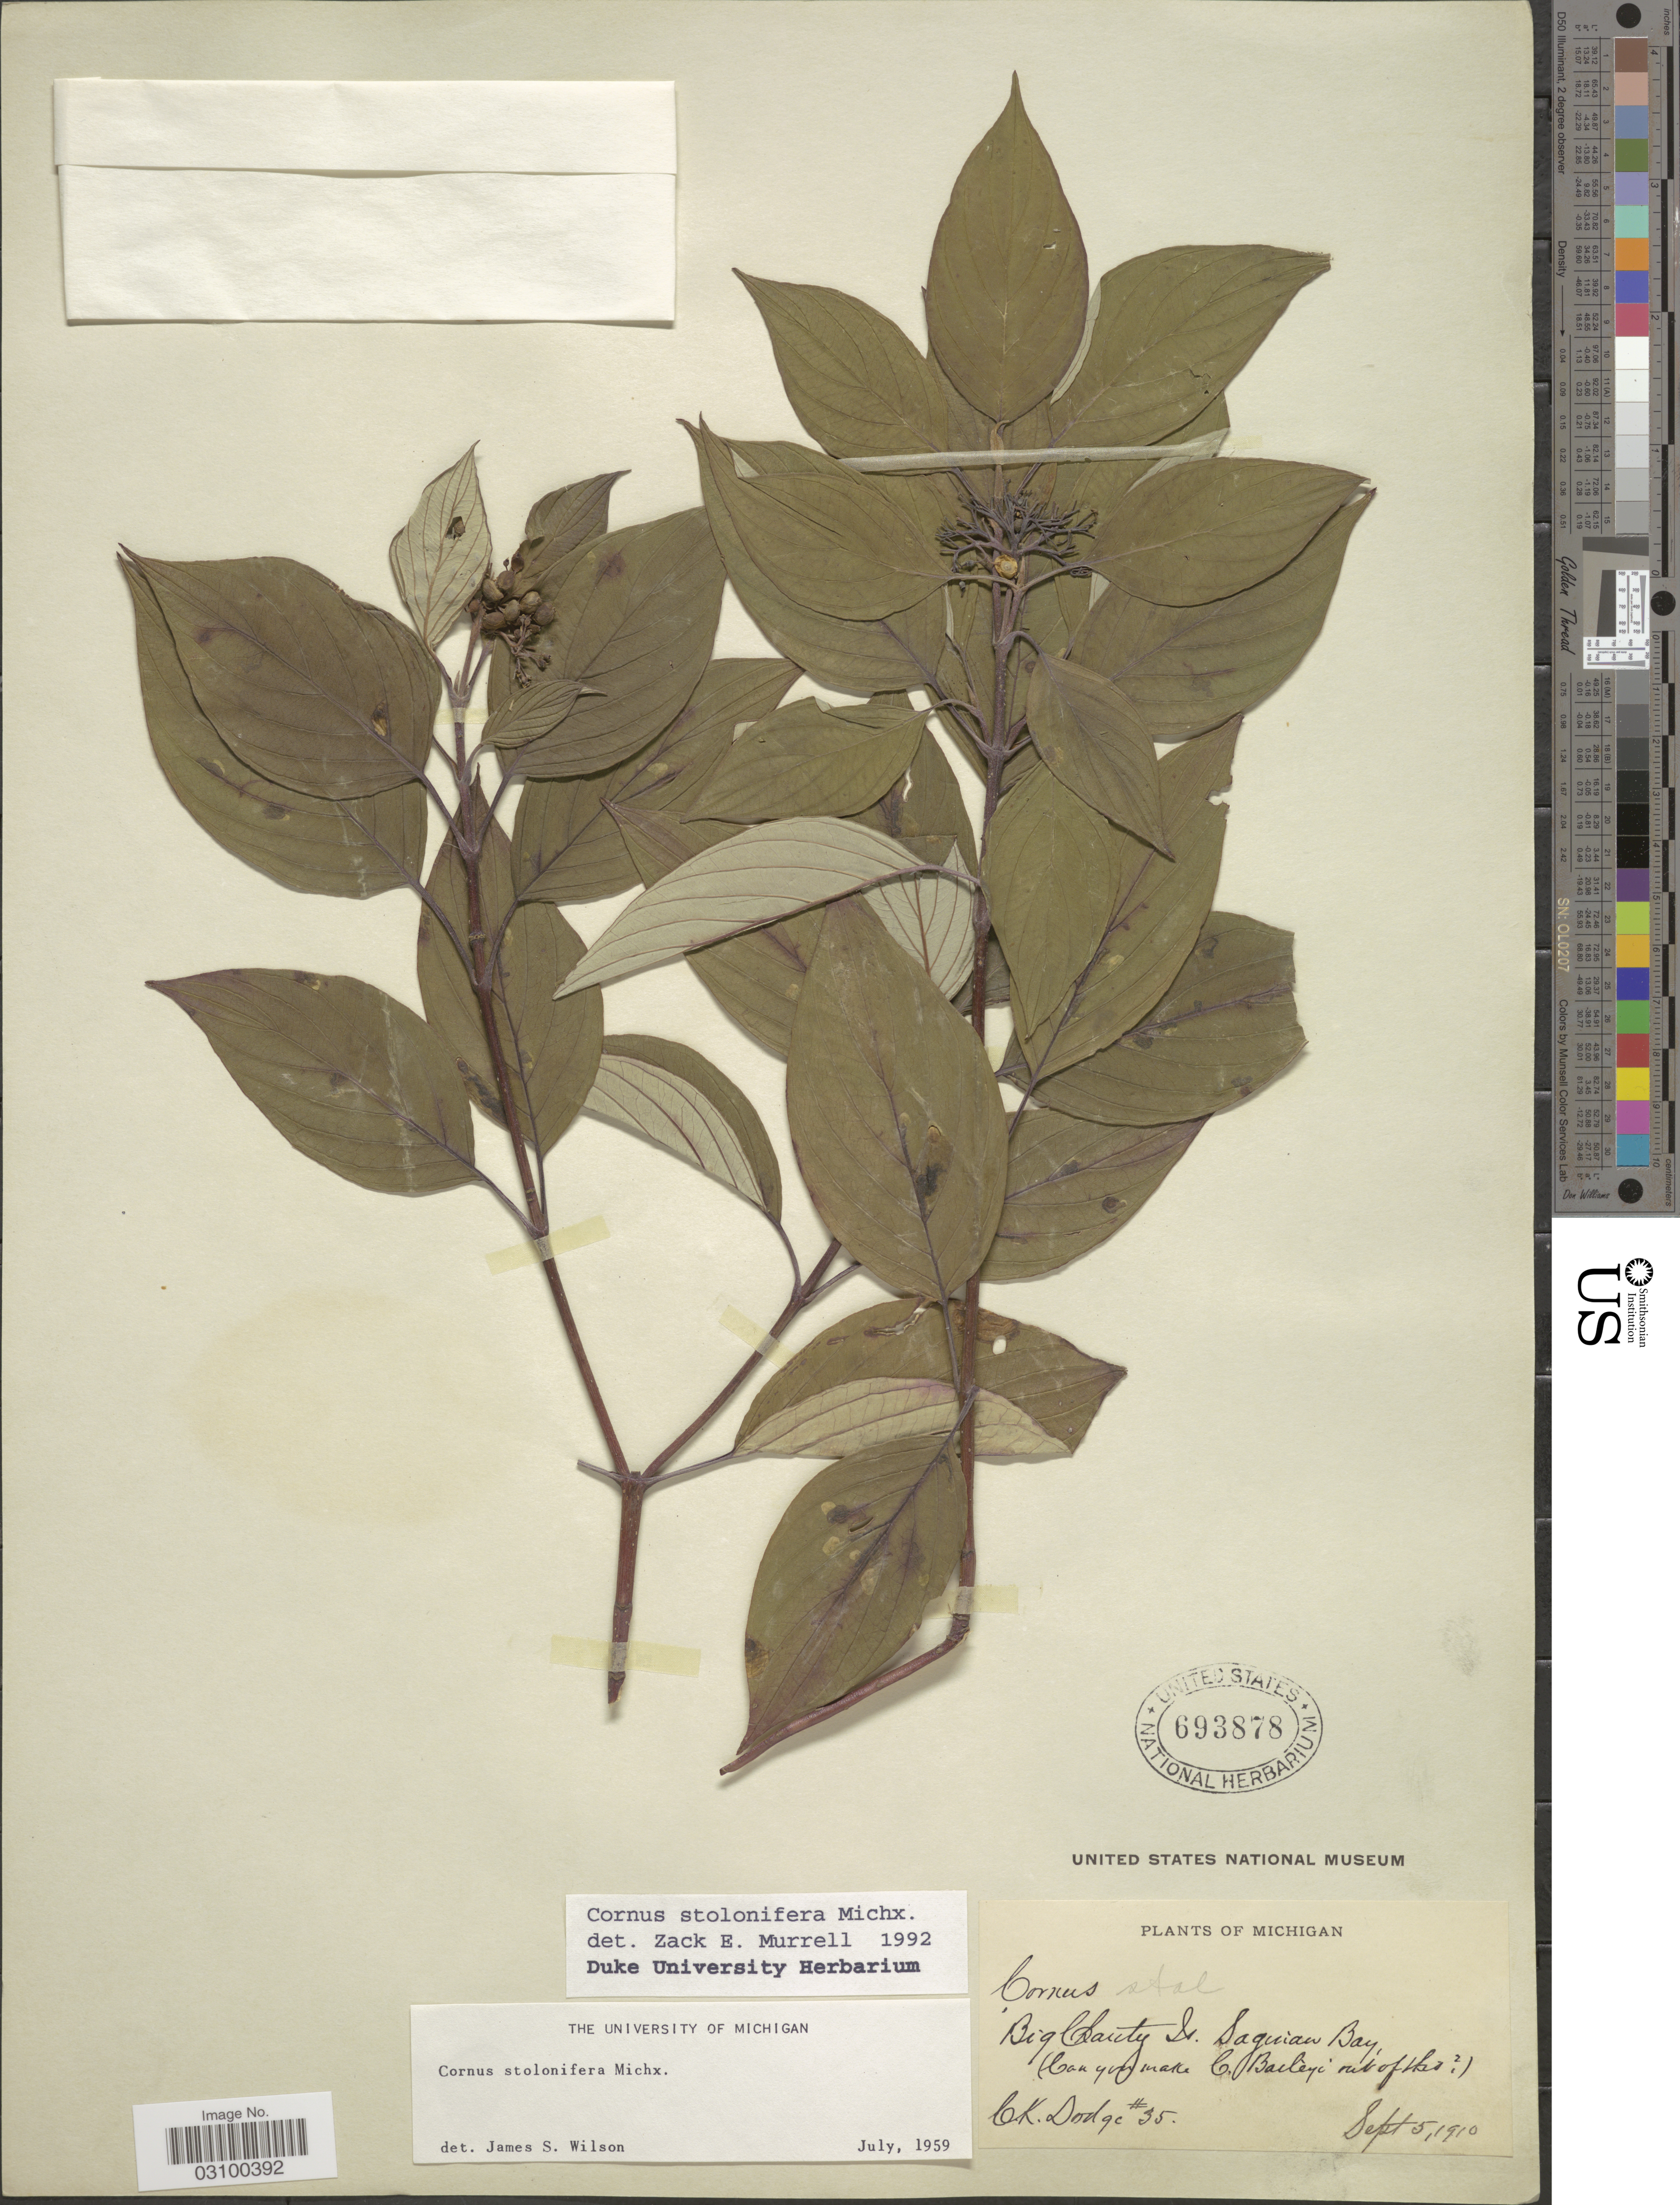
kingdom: Plantae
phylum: Tracheophyta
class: Magnoliopsida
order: Cornales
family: Cornaceae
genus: Cornus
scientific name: Cornus sericea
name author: L.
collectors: C. Dodge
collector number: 35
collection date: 1910-09-05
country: United States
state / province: Michigan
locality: Big Charity Is. Saguian Bay.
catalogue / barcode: US 693878